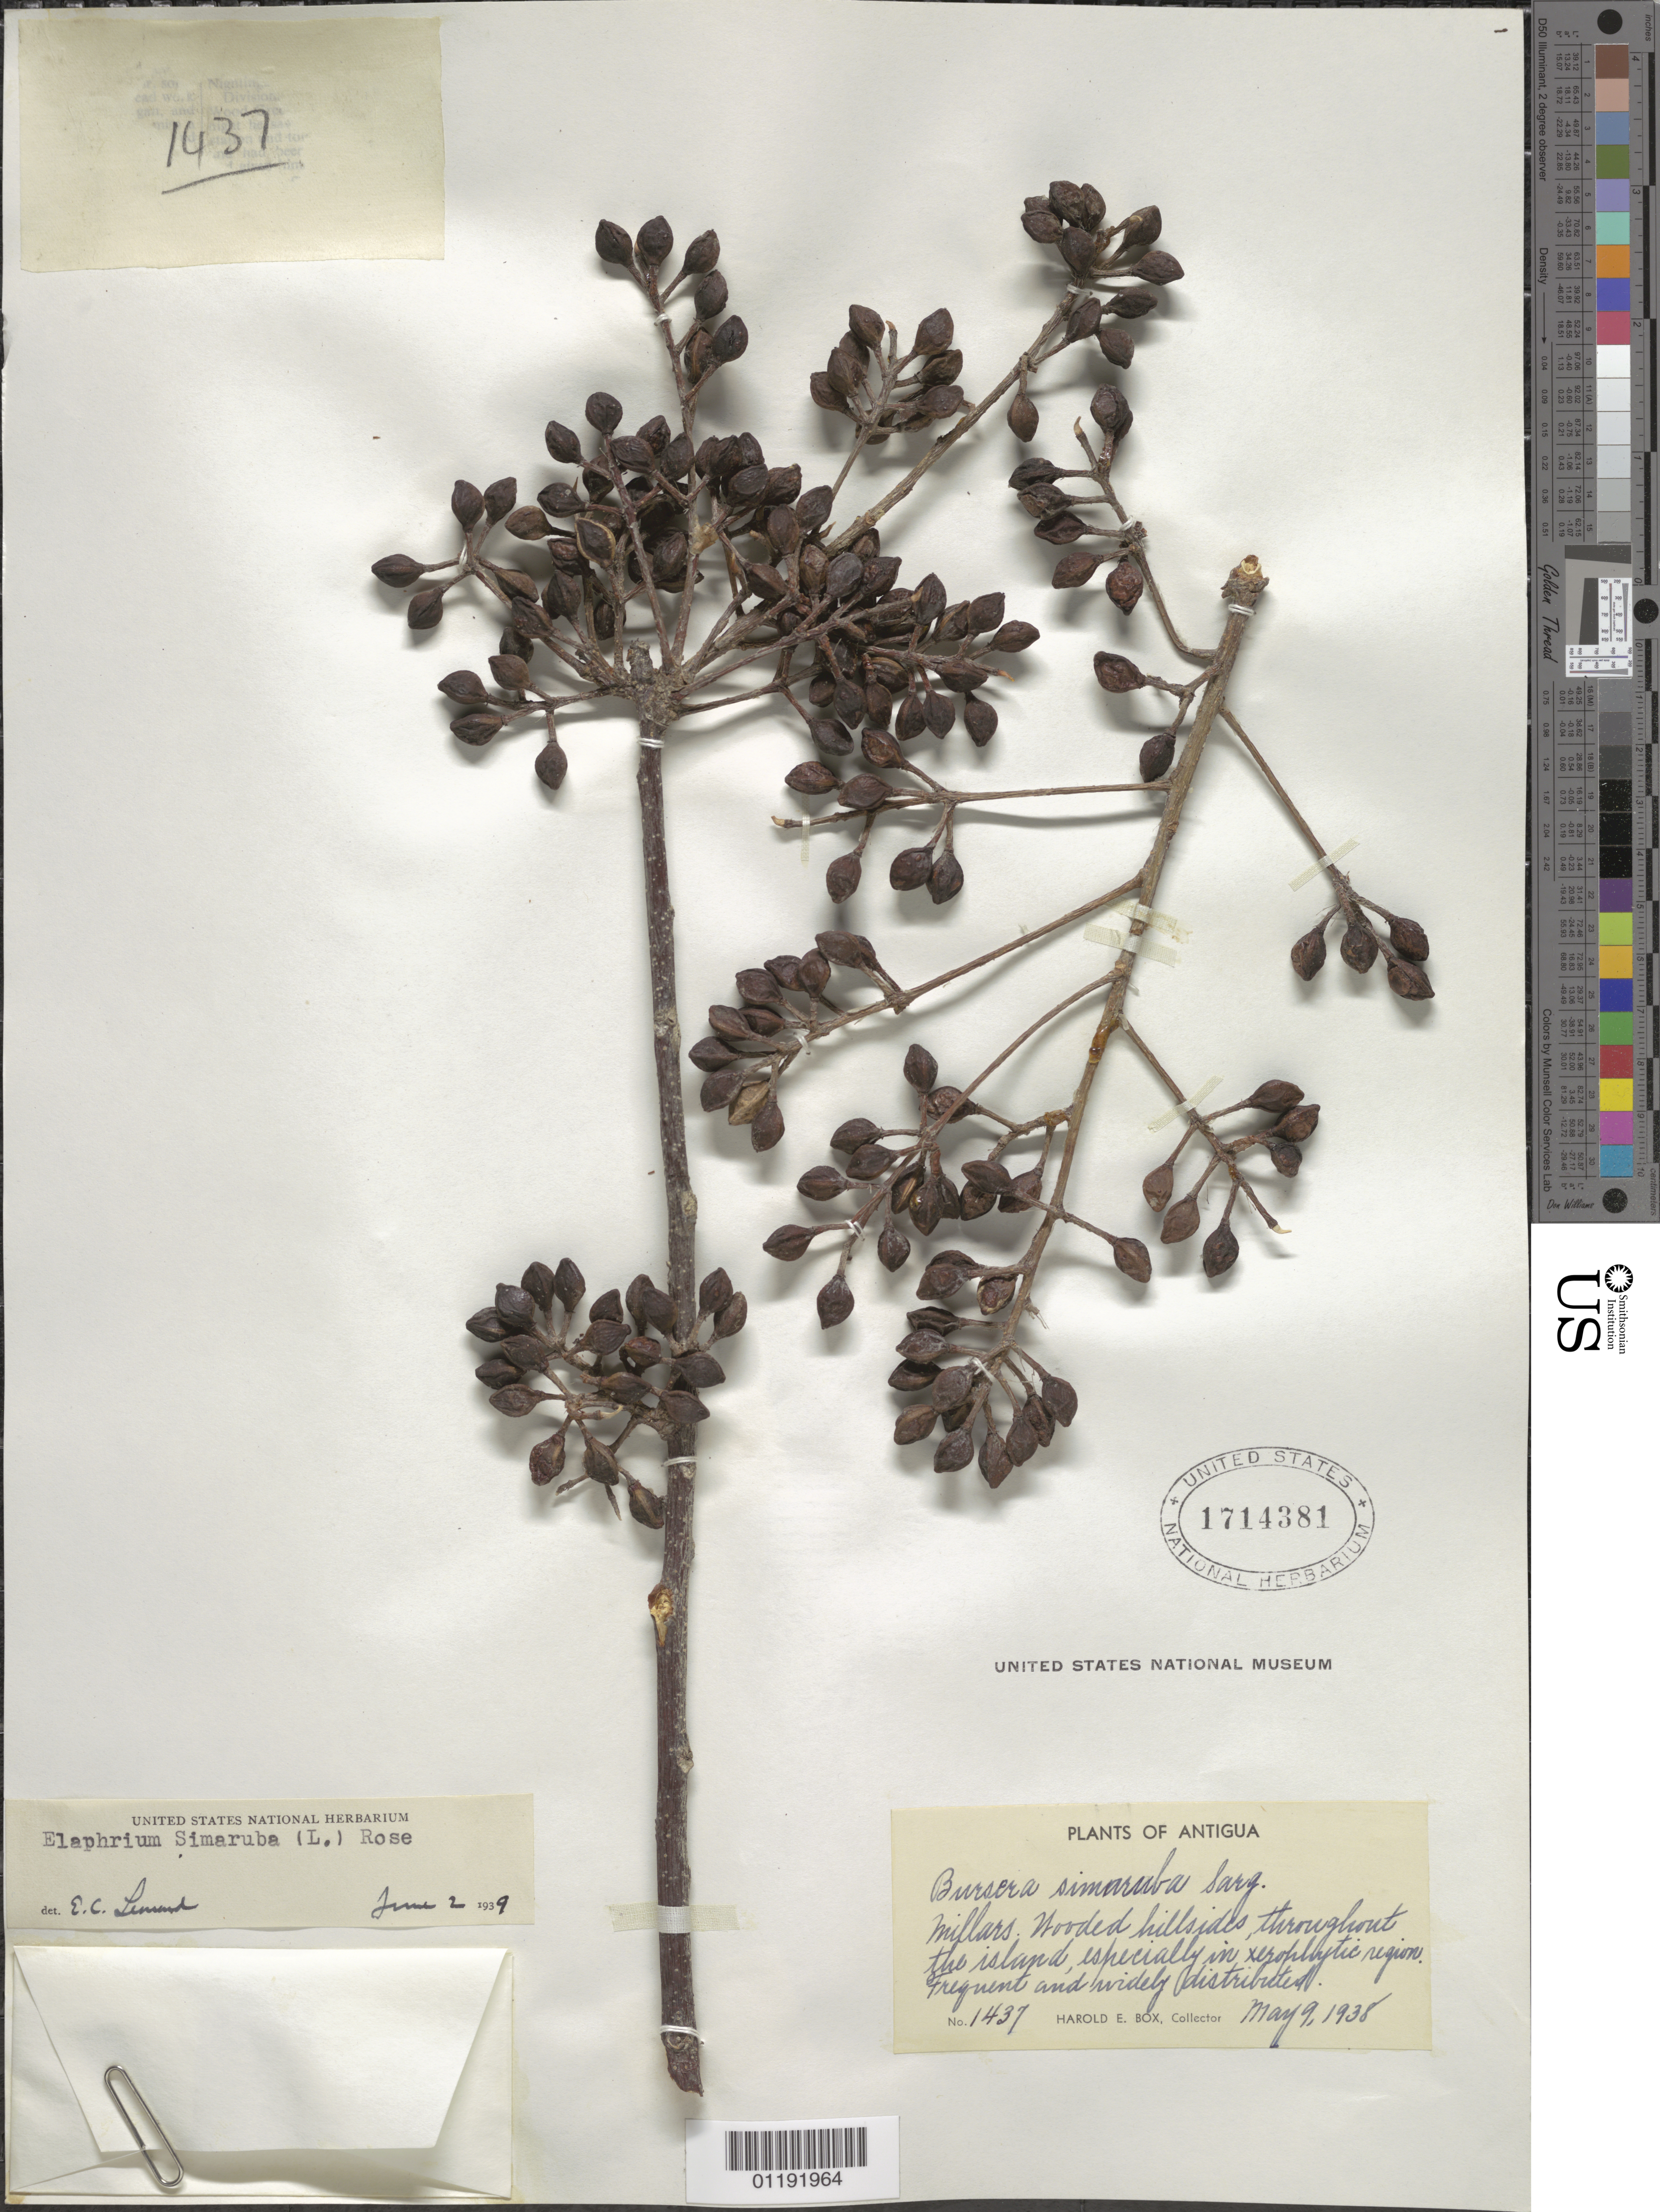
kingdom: Plantae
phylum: Tracheophyta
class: Magnoliopsida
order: Sapindales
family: Burseraceae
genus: Bursera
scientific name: Bursera simaruba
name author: (L.) Sarg.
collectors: H. E. Box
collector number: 1437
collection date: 1938-05-09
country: Antigua and Barbuda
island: Antigua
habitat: Wooded hillsides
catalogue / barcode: US 1714381